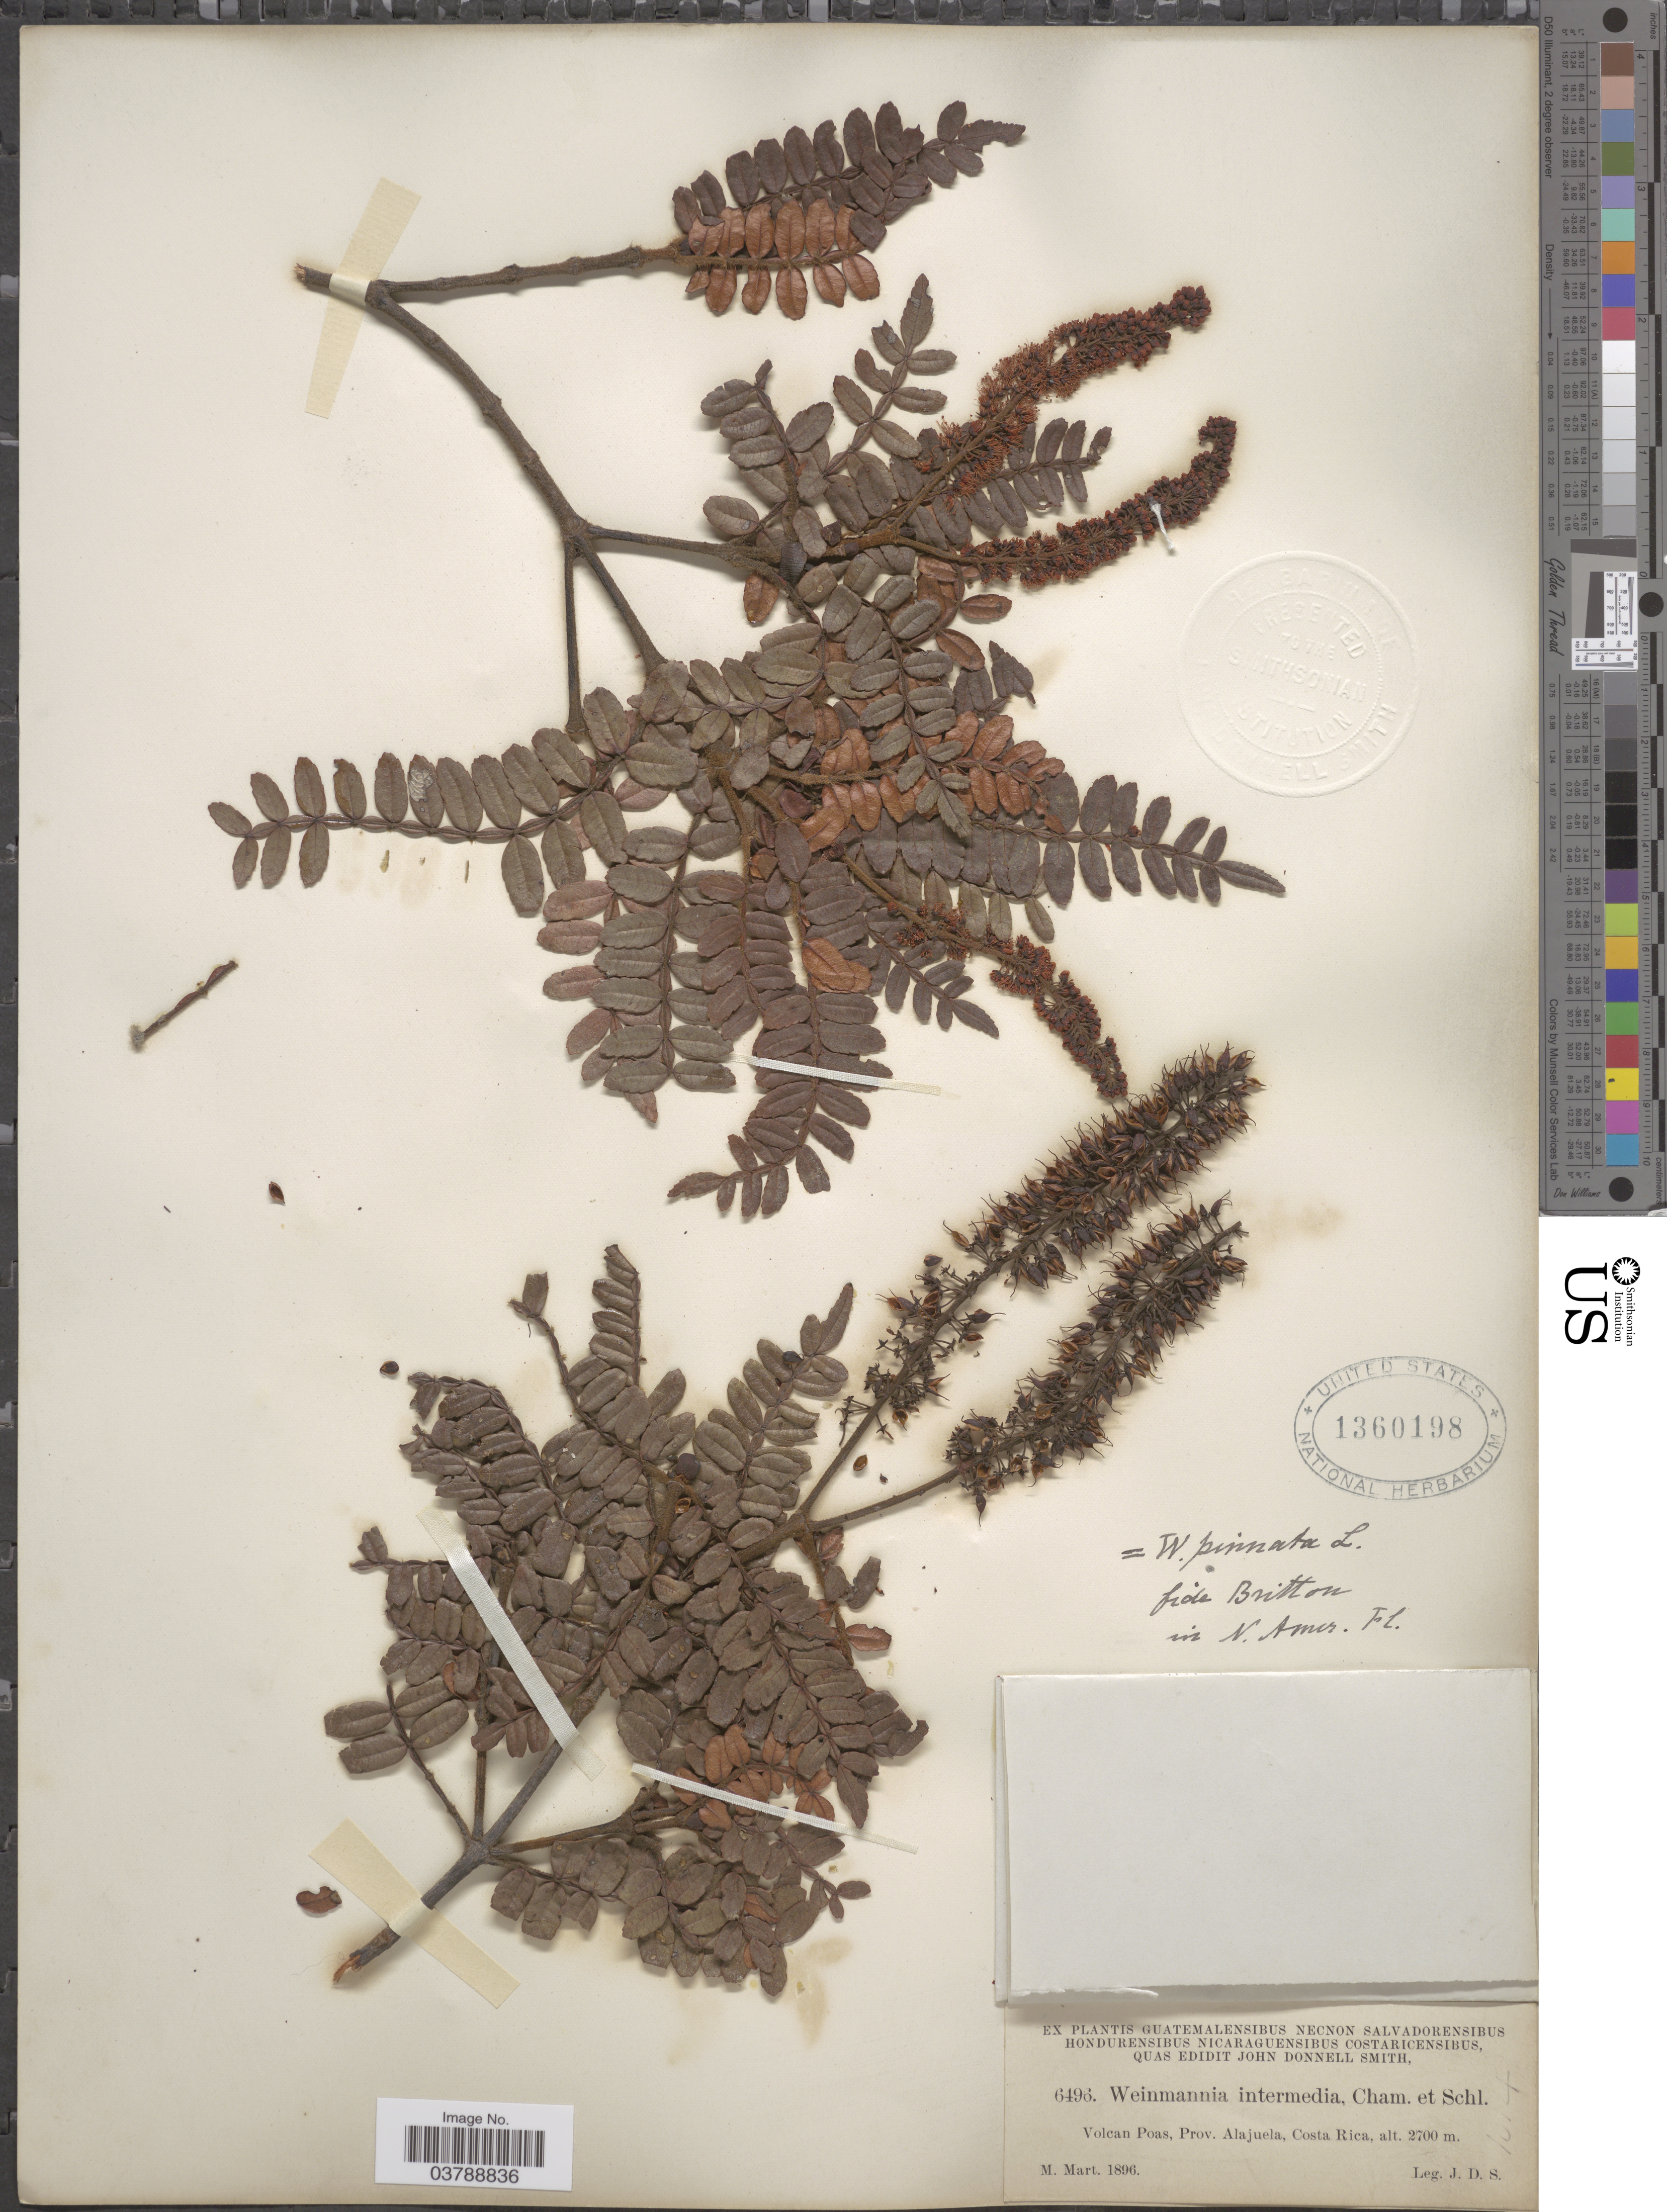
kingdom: Plantae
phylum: Tracheophyta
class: Magnoliopsida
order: Oxalidales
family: Cunoniaceae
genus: Weinmannia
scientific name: Weinmannia pinnata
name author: L.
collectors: J. Donnell Smith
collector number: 6496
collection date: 1896-03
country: Costa Rica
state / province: Alajuela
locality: Volcan Poas.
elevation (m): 2700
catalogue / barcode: US 1360198